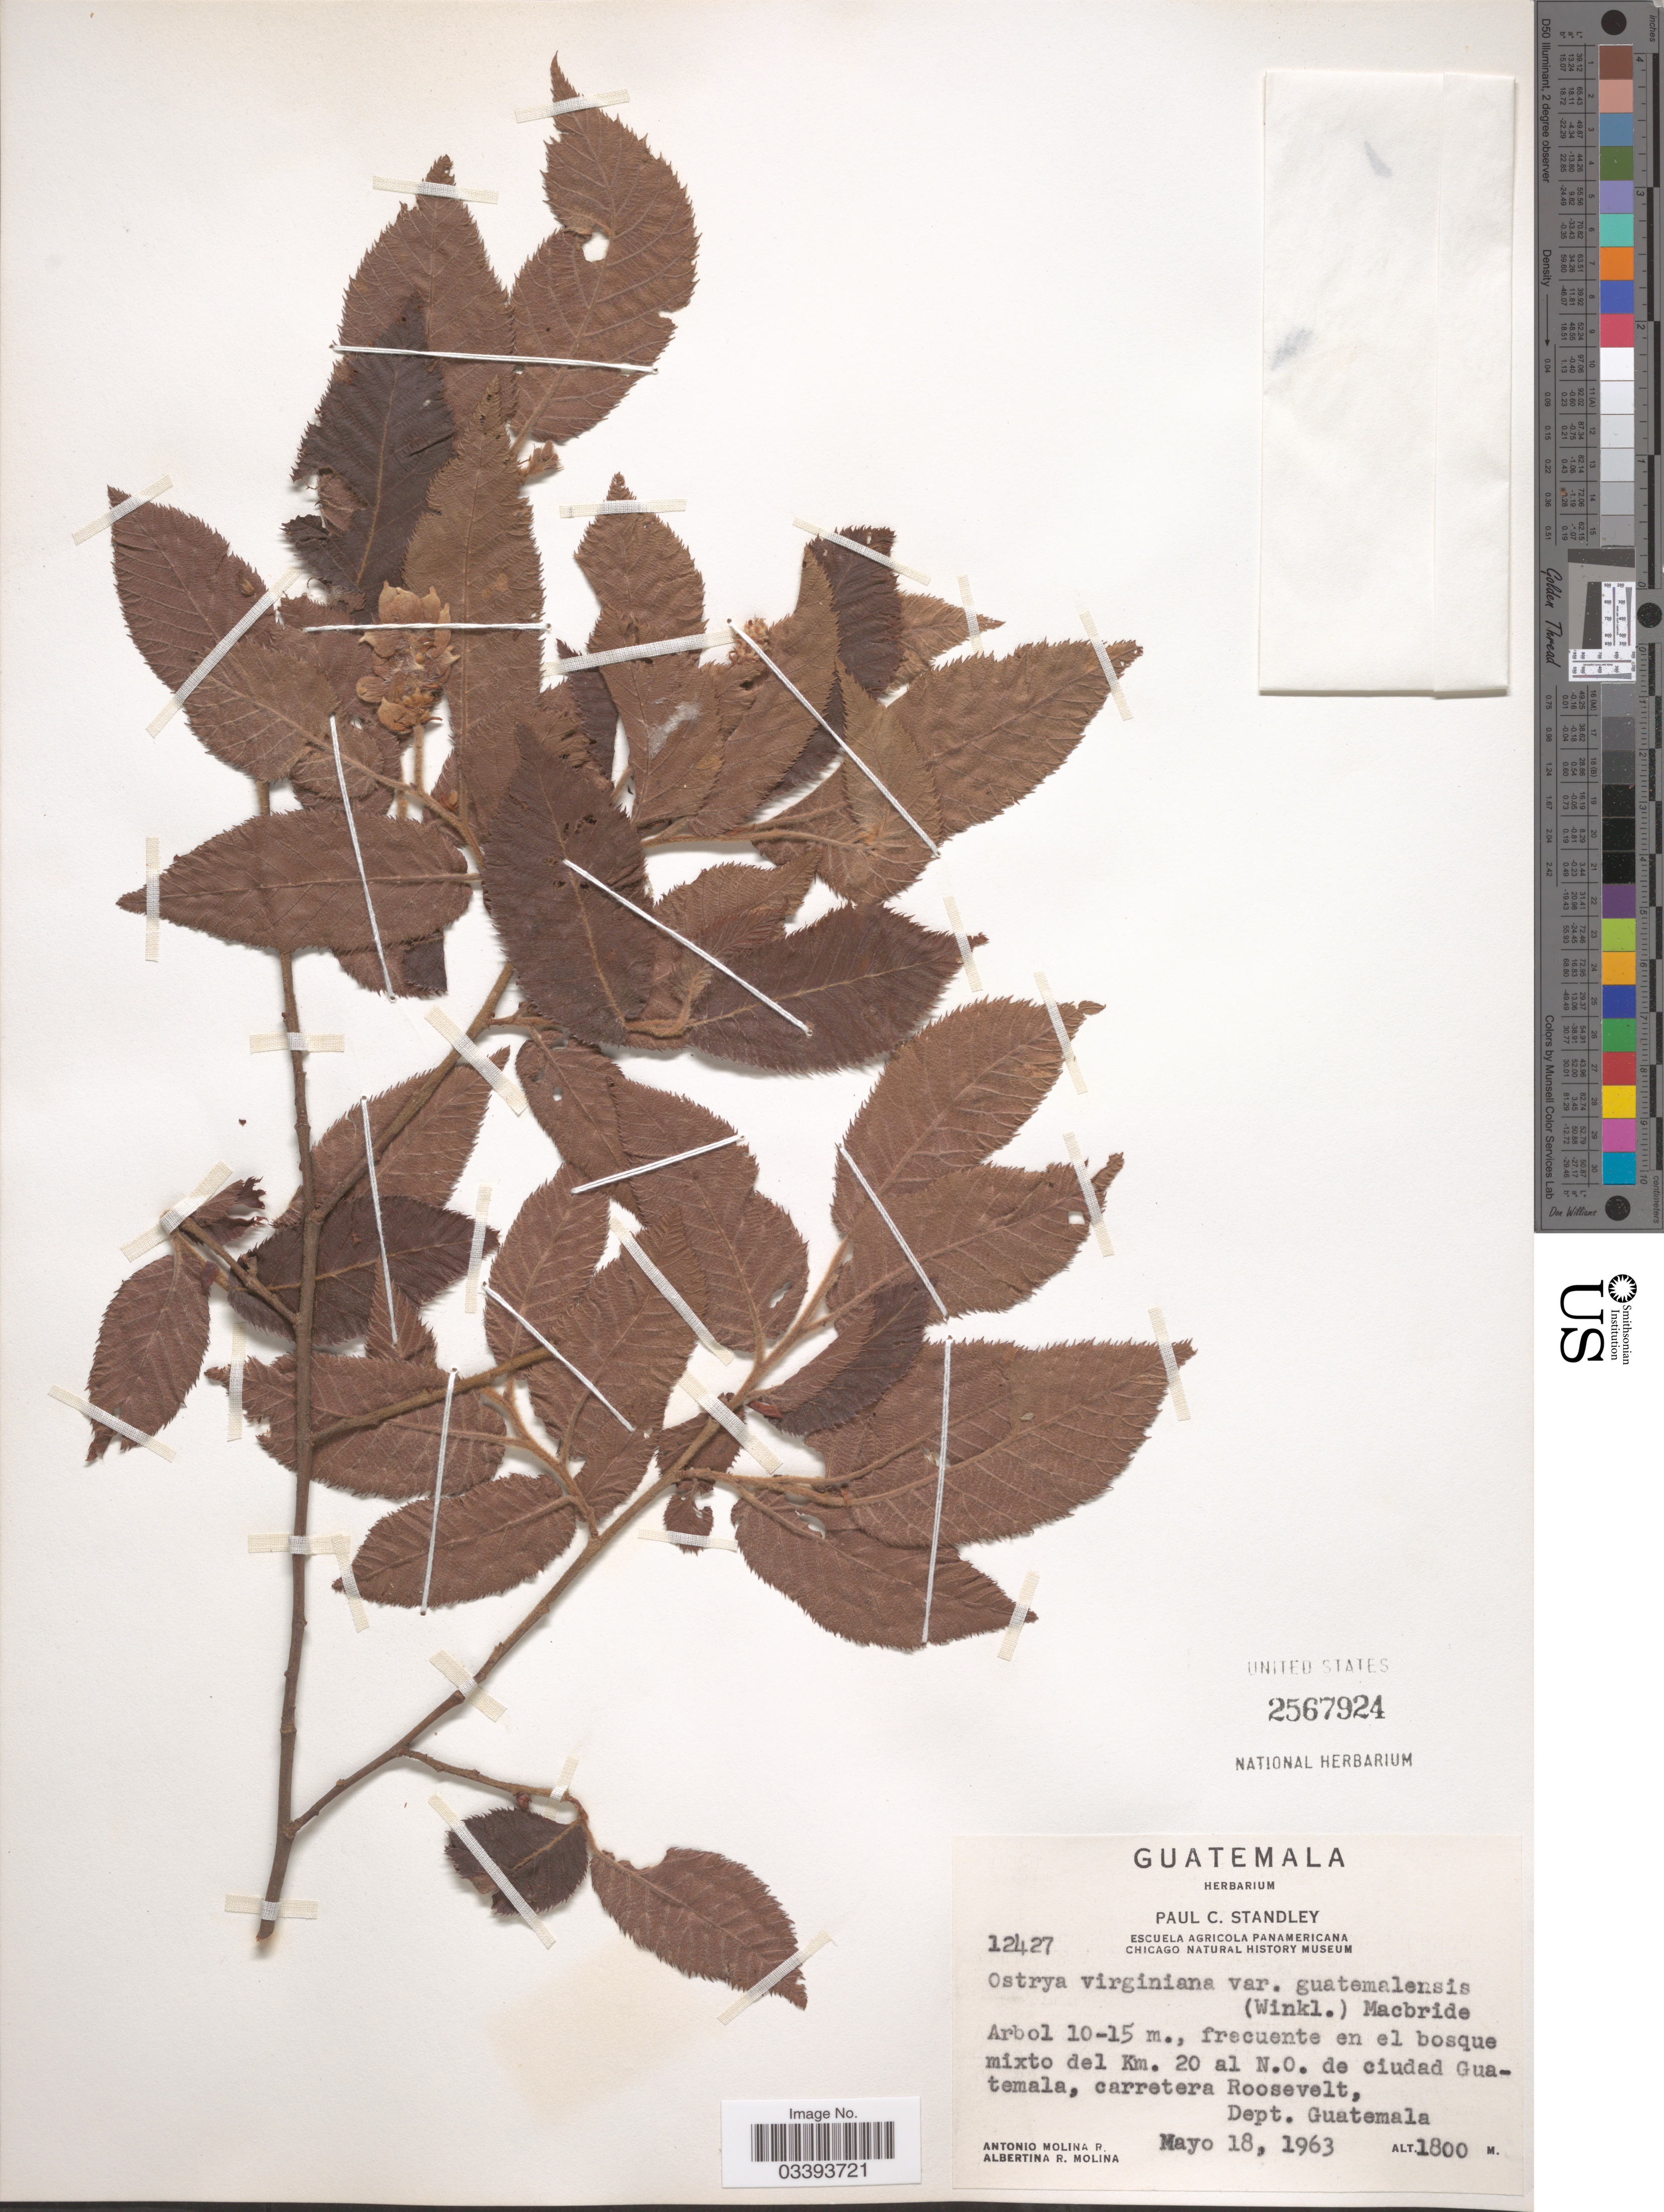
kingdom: Plantae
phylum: Tracheophyta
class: Magnoliopsida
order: Fagales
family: Betulaceae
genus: Ostrya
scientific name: Ostrya virginiana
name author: (Mill.) K. Koch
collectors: A. Molina R. & A. R. Molina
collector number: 12427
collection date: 1963-05-18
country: Guatemala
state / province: Guatemala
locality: Mixto del Km. 20 al N.O. de ciudad Guatemala, carretera Roosevelt, Dept. Guatemala.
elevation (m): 1800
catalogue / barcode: US 2567924